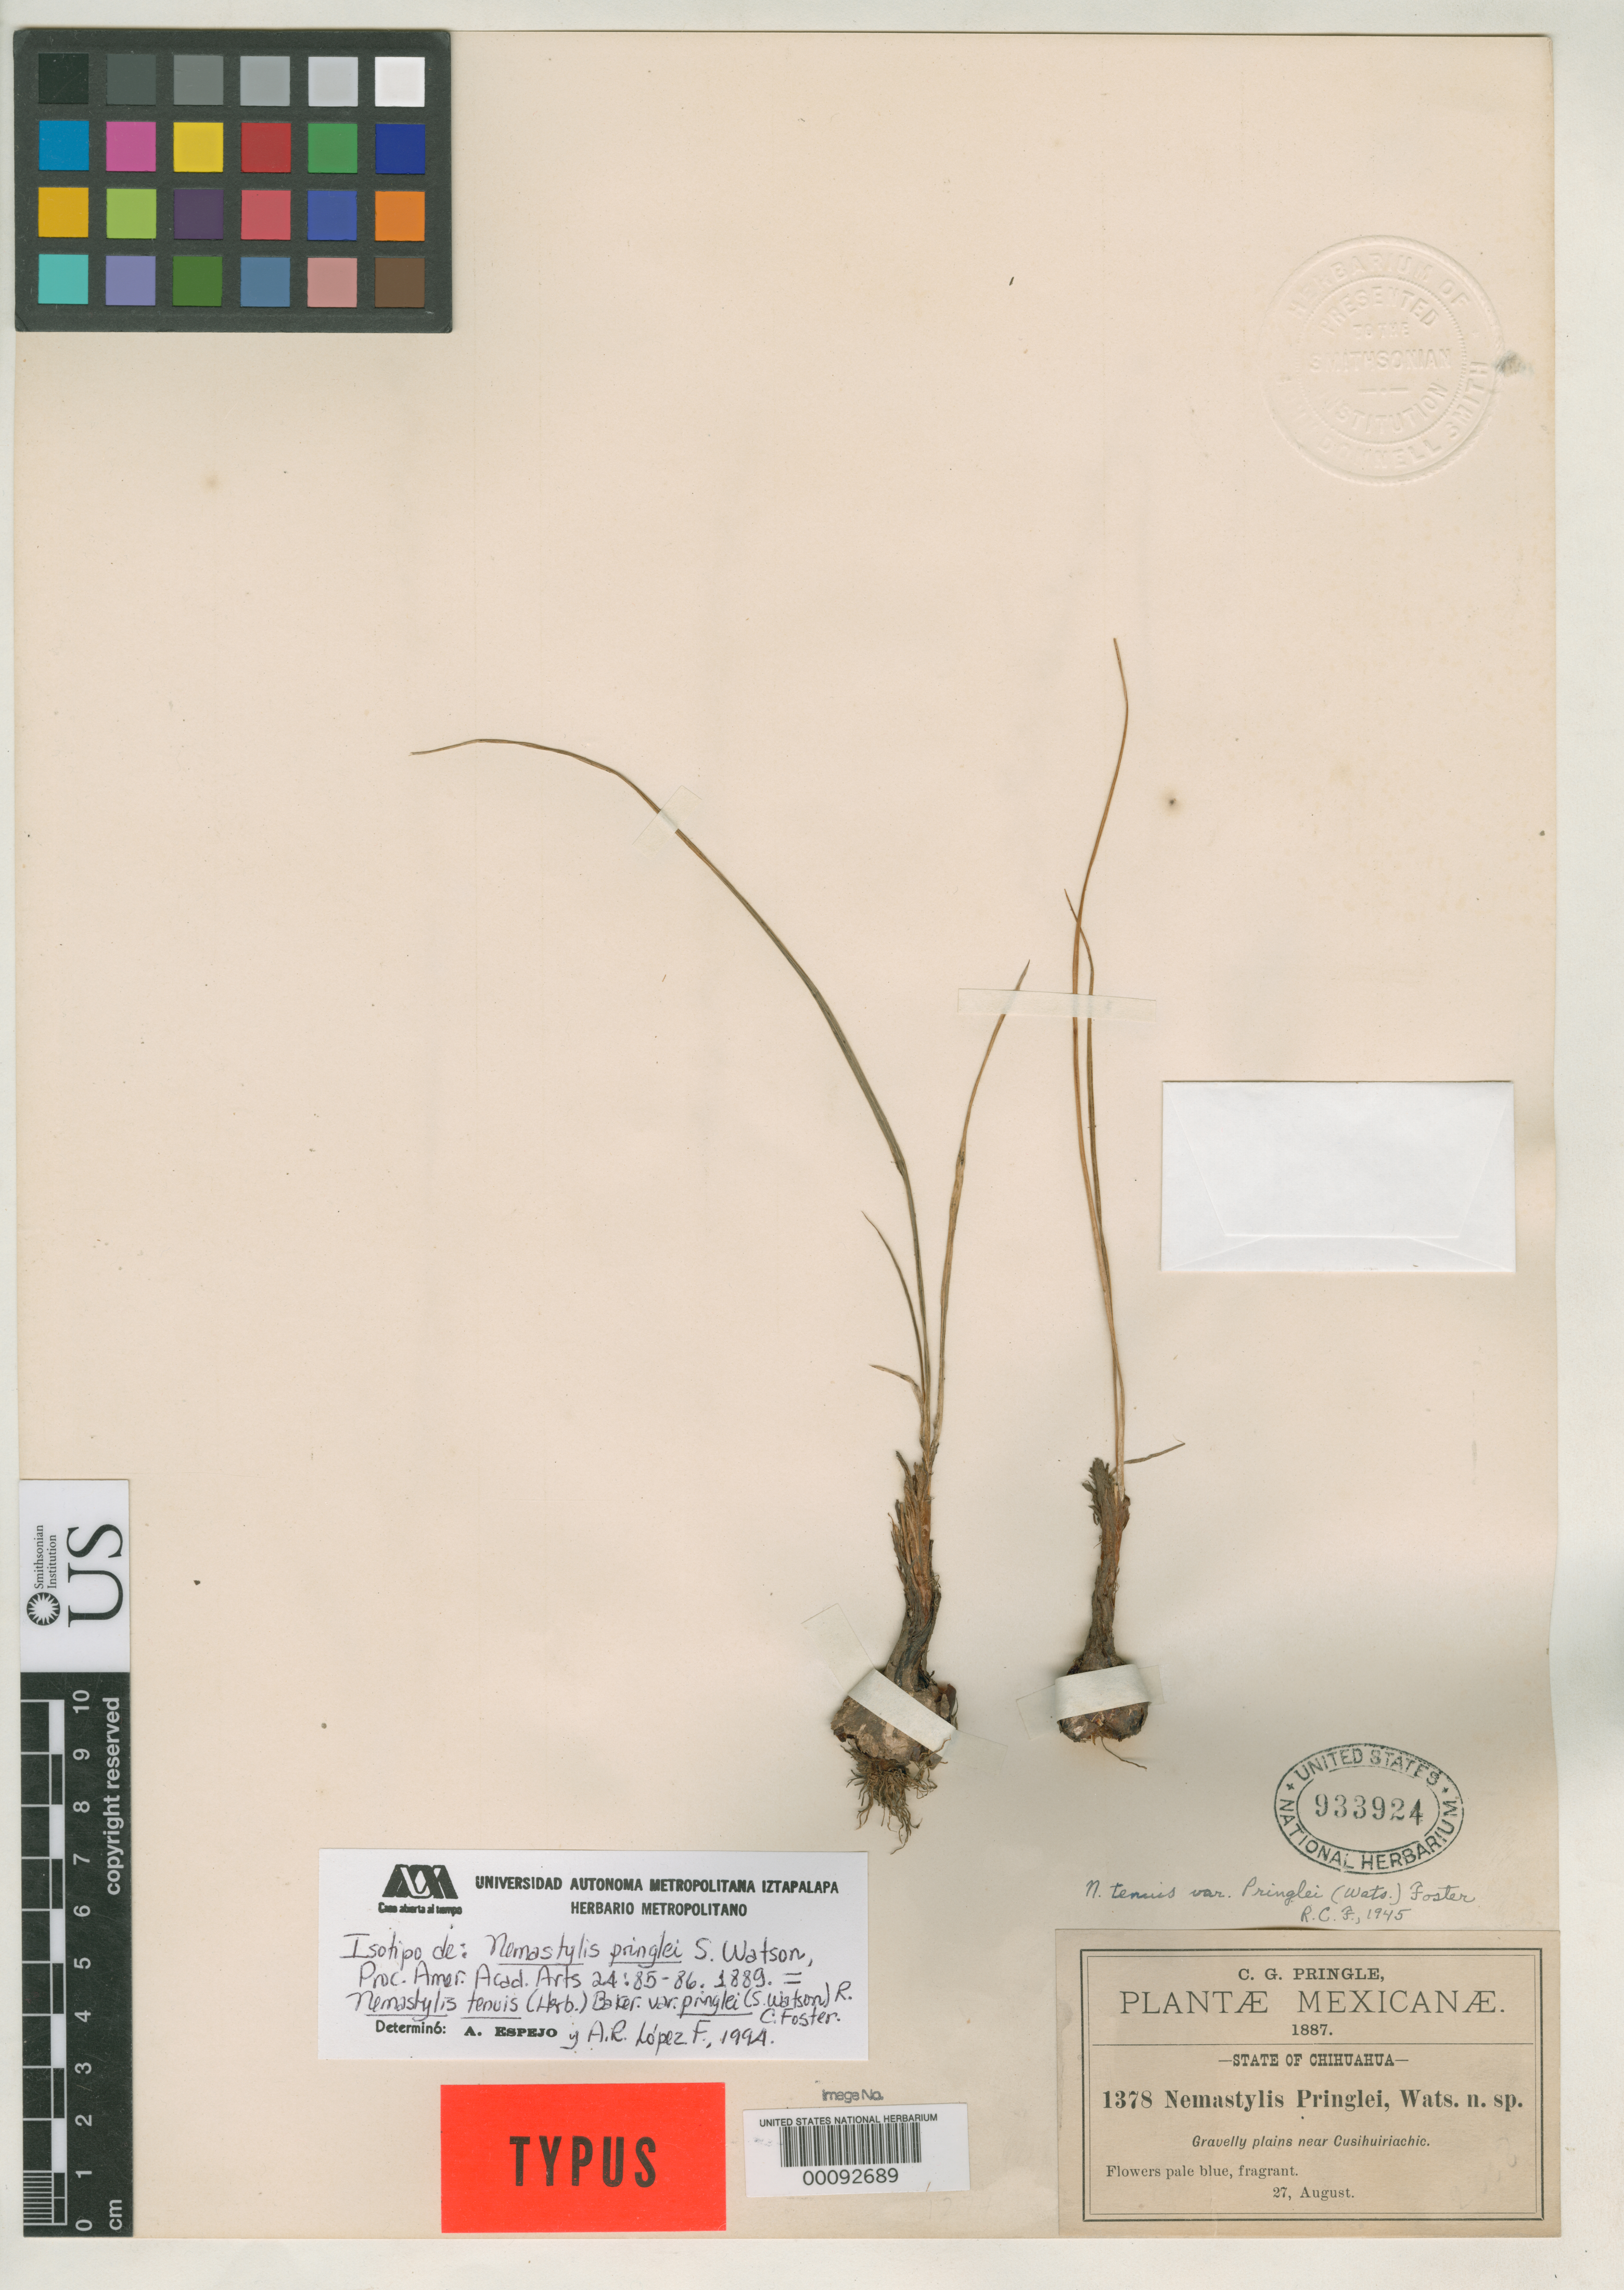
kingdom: Plantae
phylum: Tracheophyta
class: Liliopsida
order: Asparagales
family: Iridaceae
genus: Nemastylis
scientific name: Nemastylis pringlei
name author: S. Watson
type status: Type Collection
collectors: C. G. Pringle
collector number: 1378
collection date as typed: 27 Aug 1887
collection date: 1887-08-27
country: Mexico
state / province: Chihuahua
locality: Near Cusihuiriachic.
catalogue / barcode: US 933924